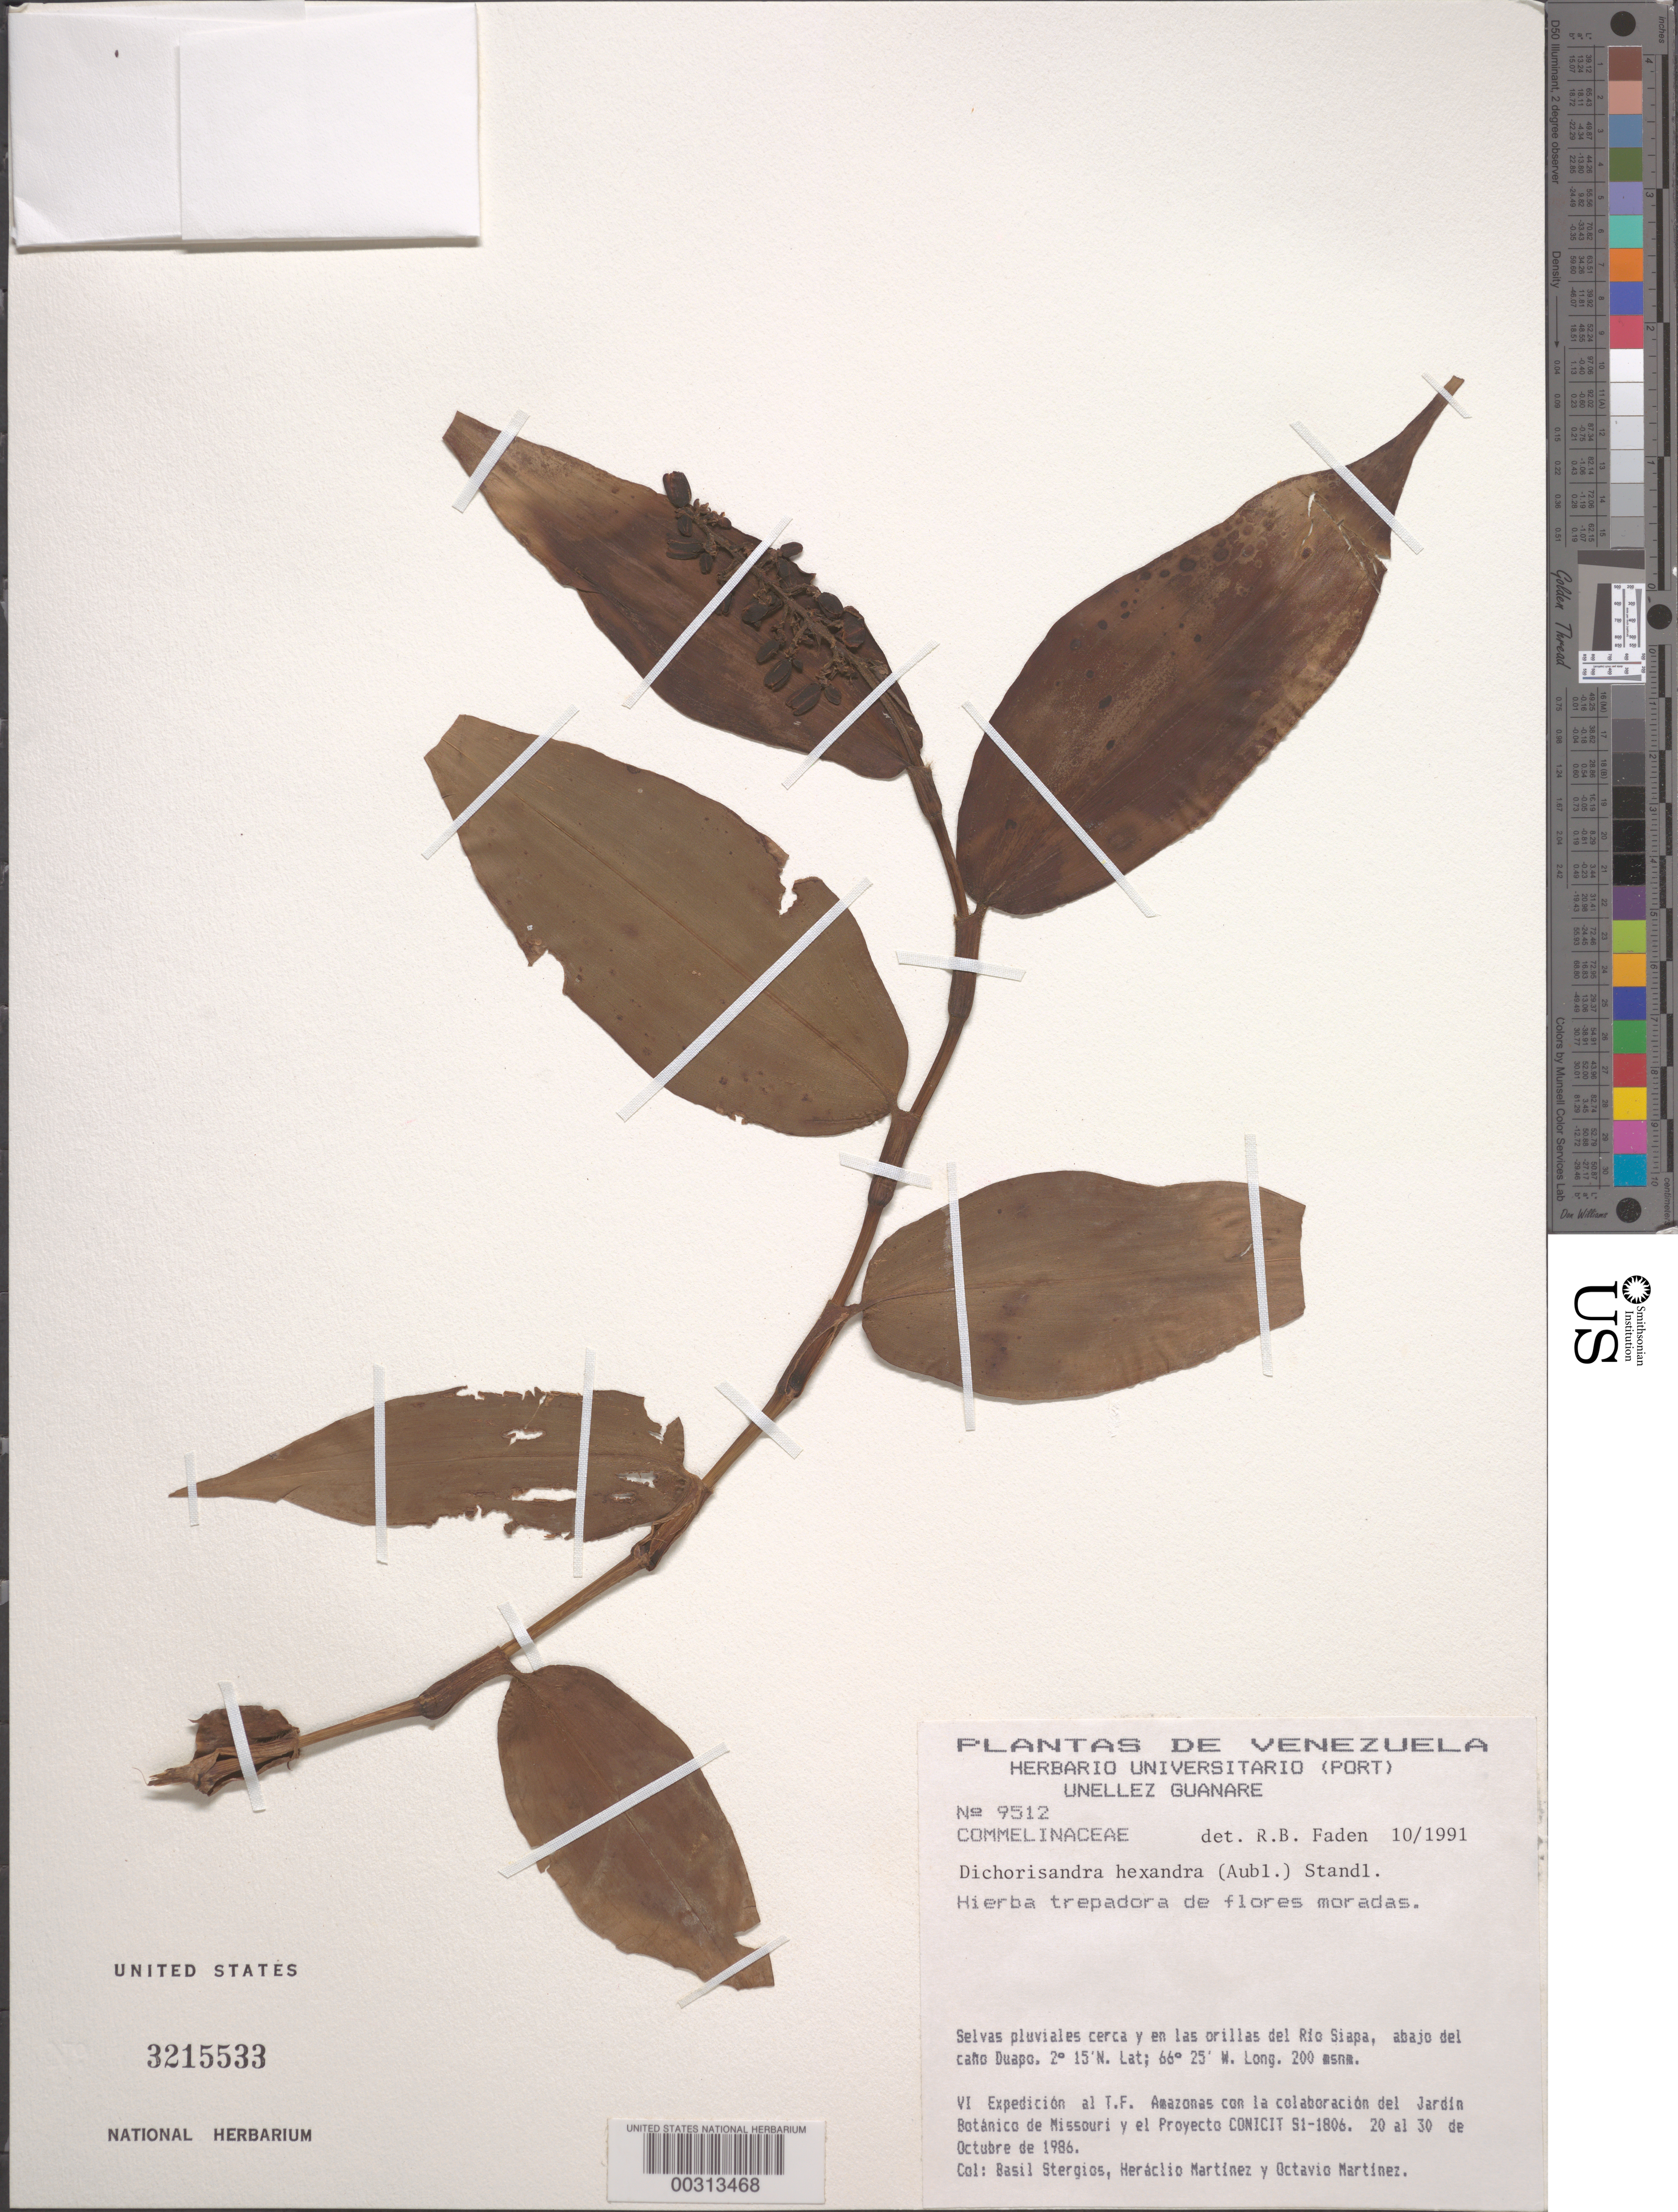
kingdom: Plantae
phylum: Tracheophyta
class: Liliopsida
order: Commelinales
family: Commelinaceae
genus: Dichorisandra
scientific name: Dichorisandra hexandra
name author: (Aubl.) Standl.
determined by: Faden, Robert B., (US), Smithsonian Institution - National Museum of Natural History (UNITED STATES)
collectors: B. G. Stergios, H. Martinex & O. Martinez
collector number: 9512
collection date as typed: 20 Oct 1986 to 30 Oct 1986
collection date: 1986-10-20/1986-10-30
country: Venezuela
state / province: Amazonas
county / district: Río Negro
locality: Rio Siapa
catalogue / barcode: US 3215533